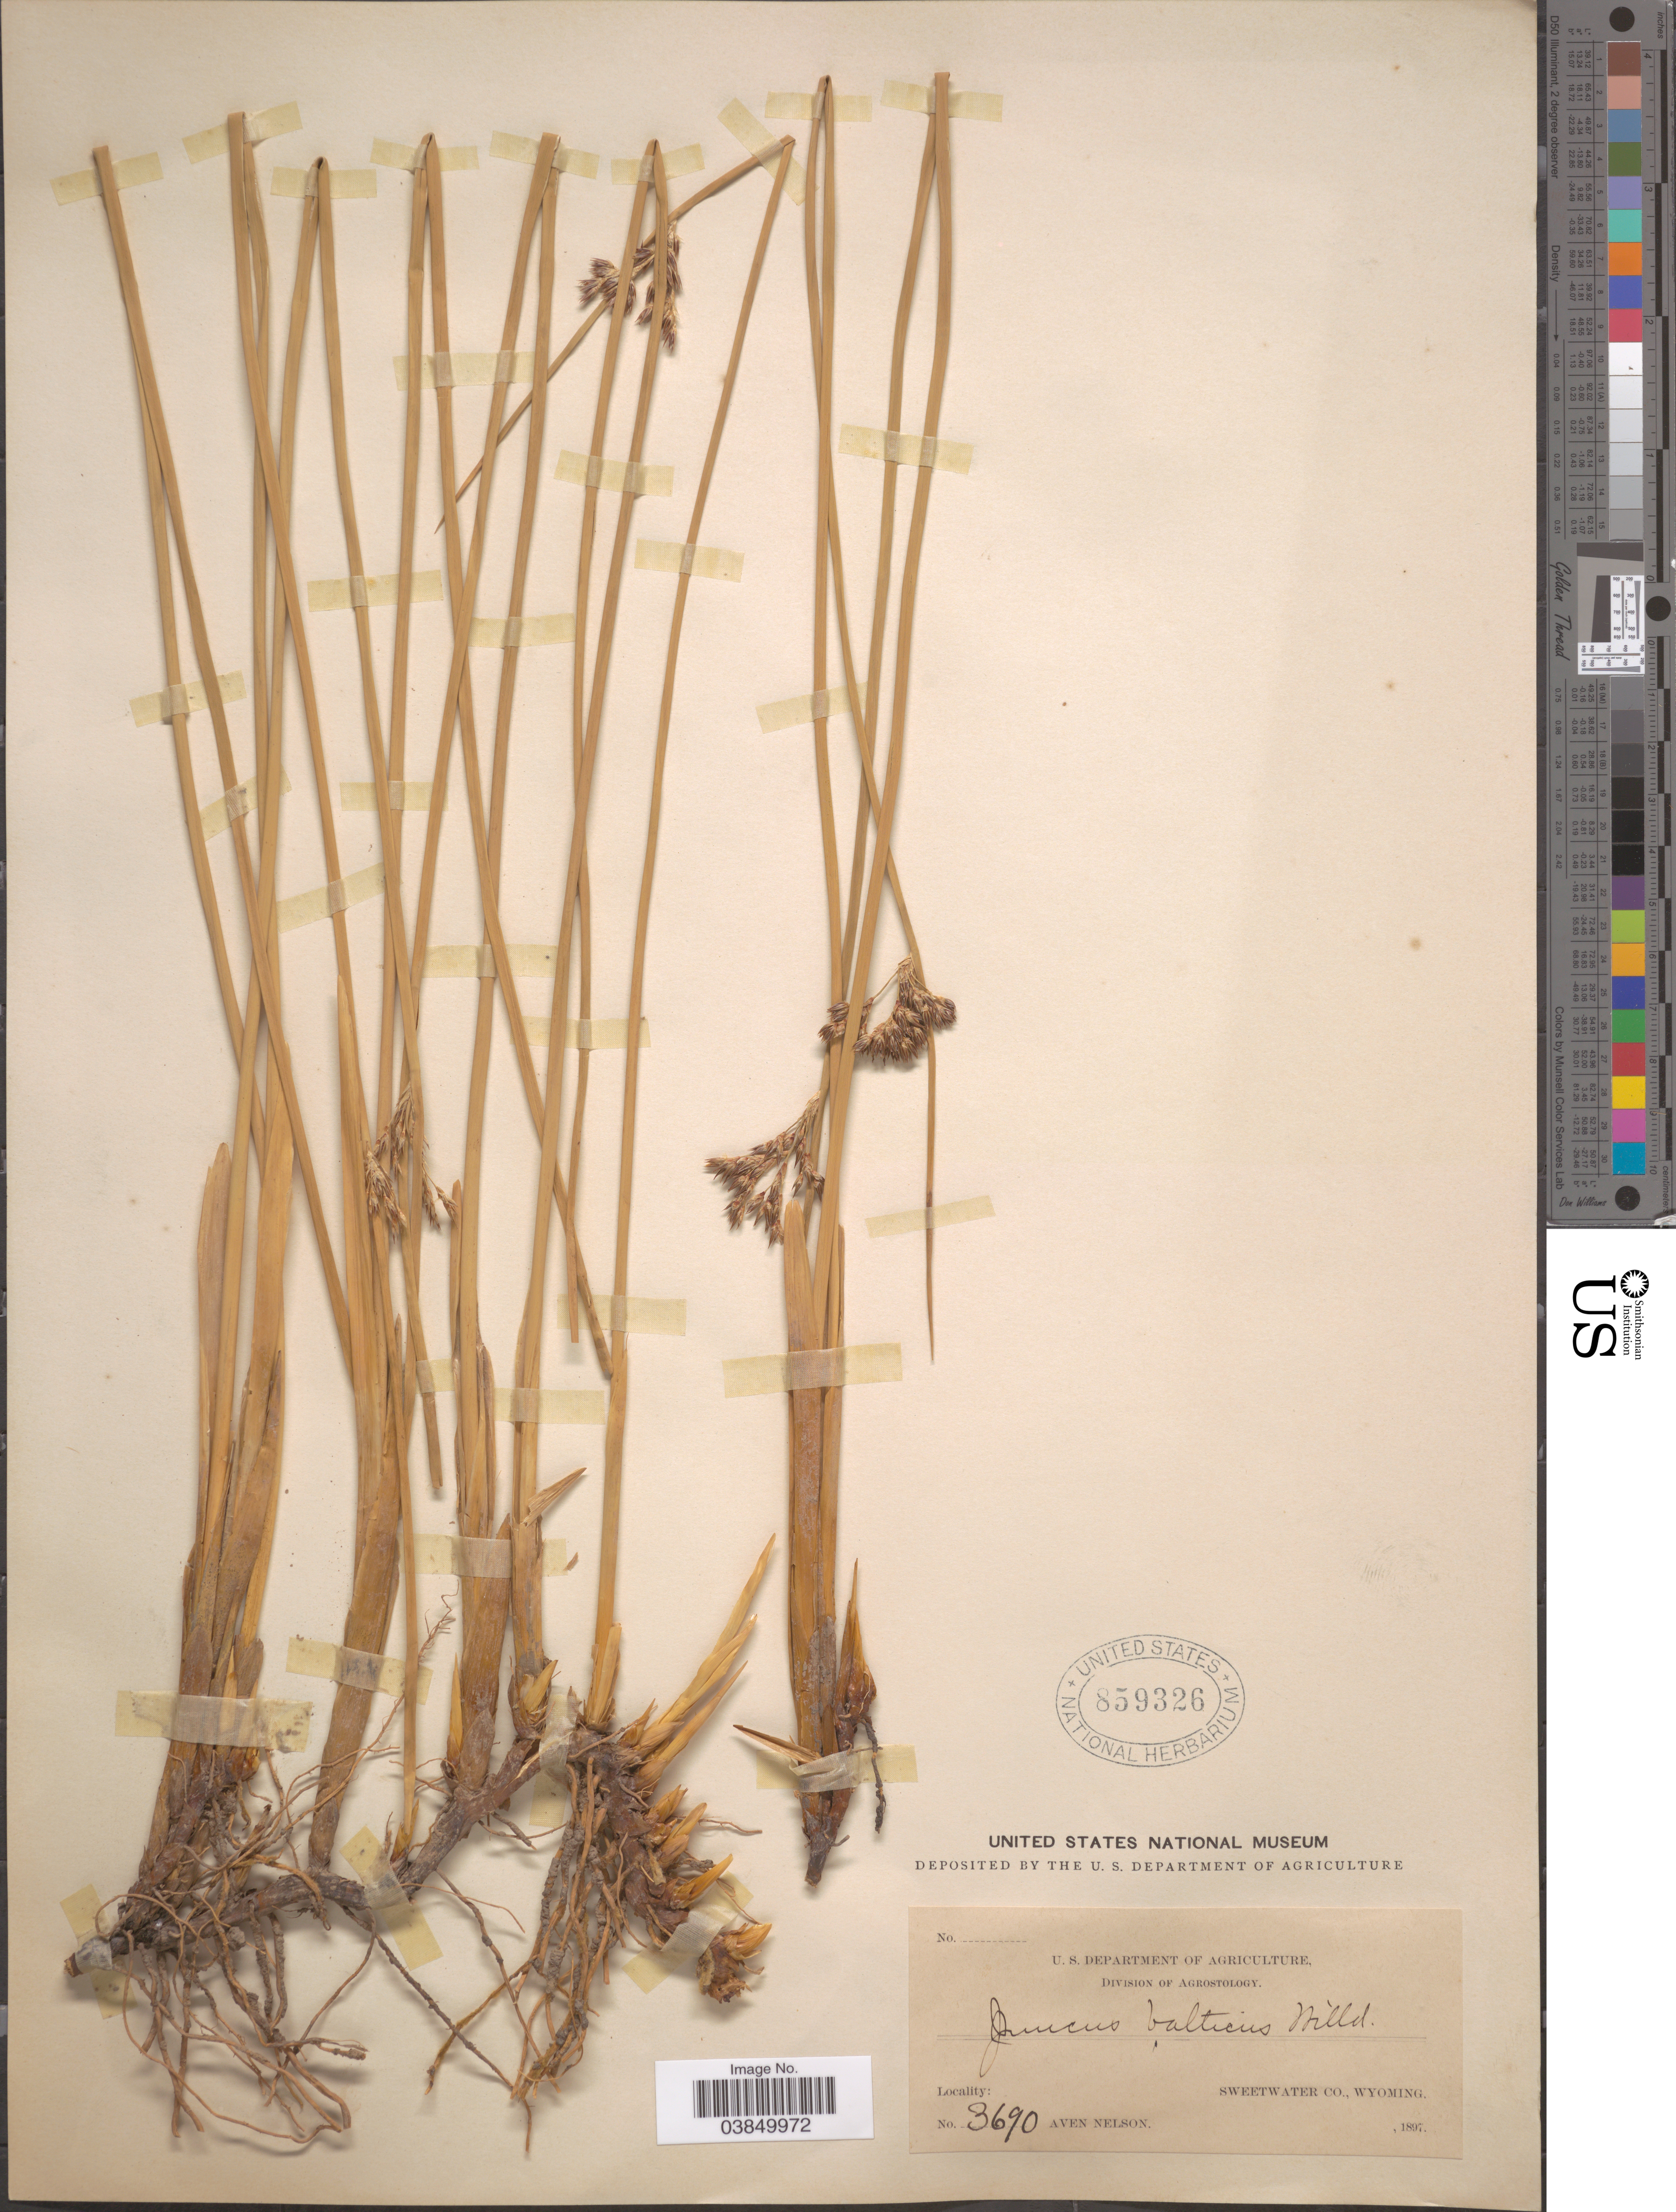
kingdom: Plantae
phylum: Tracheophyta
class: Liliopsida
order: Poales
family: Juncaceae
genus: Juncus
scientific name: Juncus balticus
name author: Willd.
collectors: A. Nelson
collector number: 3690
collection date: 1897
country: United States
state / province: Wyoming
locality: Sweetwater Co.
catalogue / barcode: US 859326